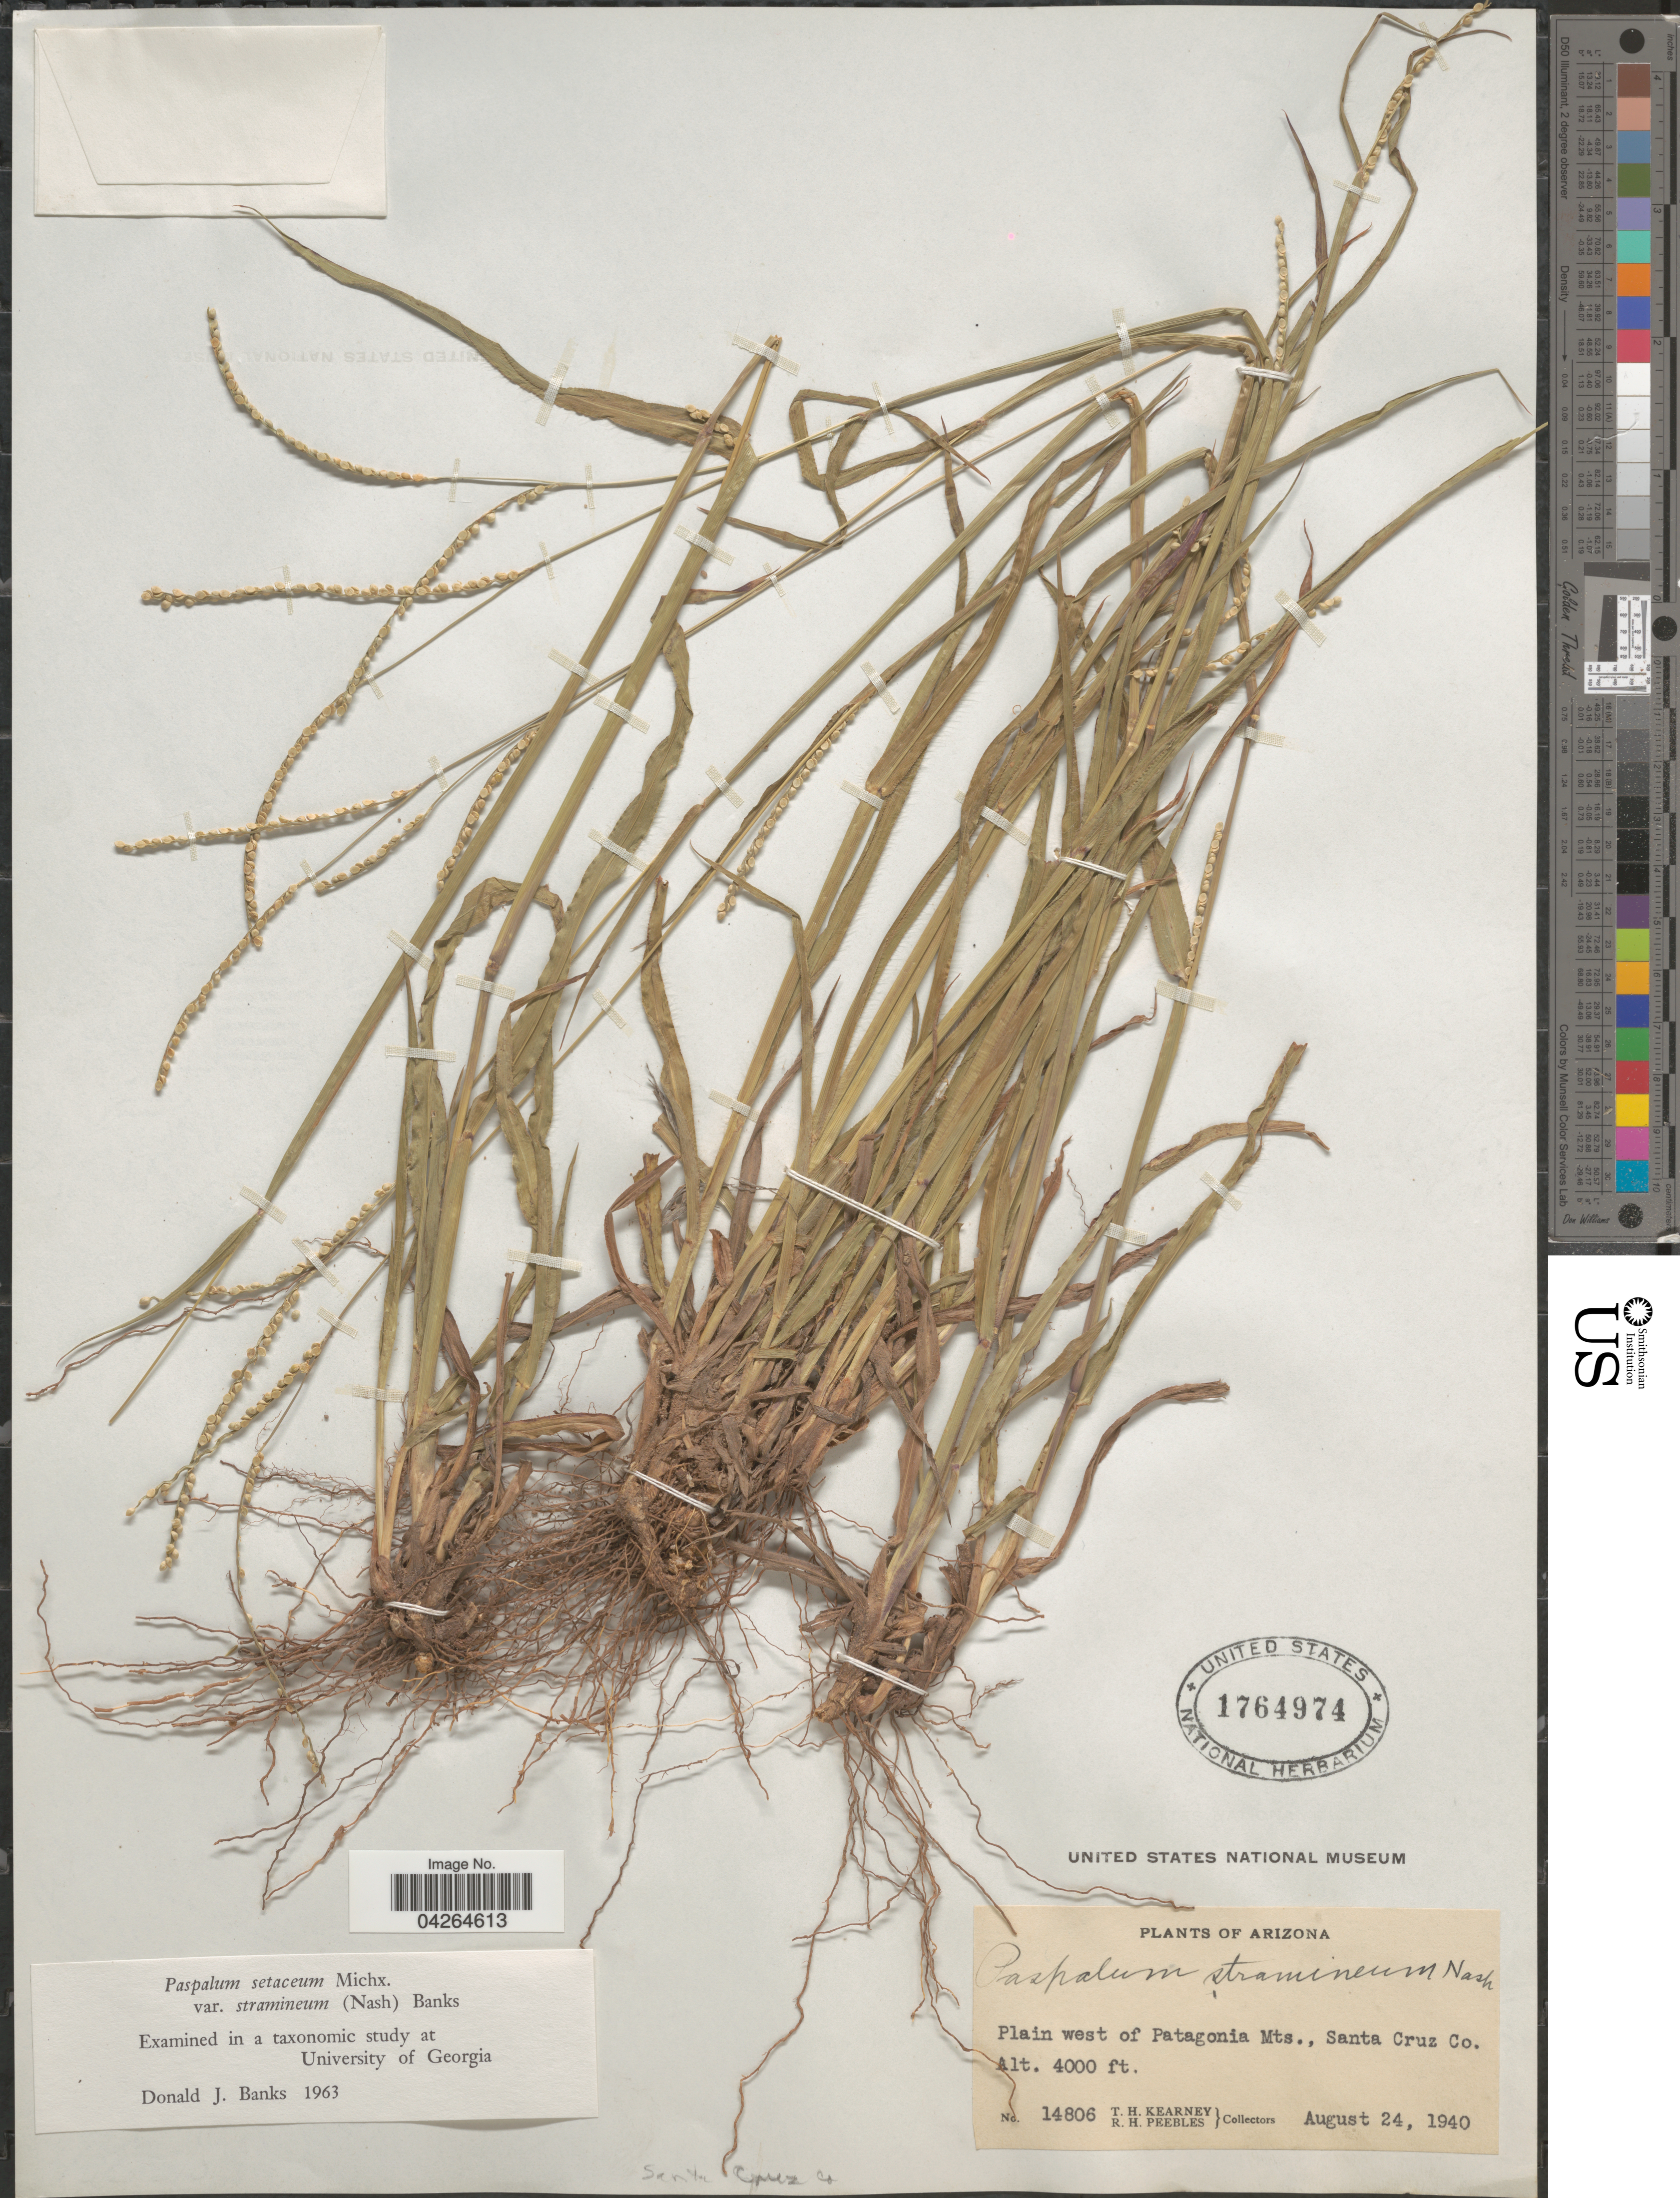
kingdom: Plantae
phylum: Tracheophyta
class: Liliopsida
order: Poales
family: Poaceae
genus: Paspalum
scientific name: Paspalum setaceum var. stramineum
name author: (Nash) D.J. Banks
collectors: T. H. Kearney & R. H. Peebles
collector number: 14806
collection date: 1940-08-24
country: United States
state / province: Arizona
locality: Plain west of Patagonia Mts., Santa Cruz Co.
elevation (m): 1219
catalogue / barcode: US 1764974